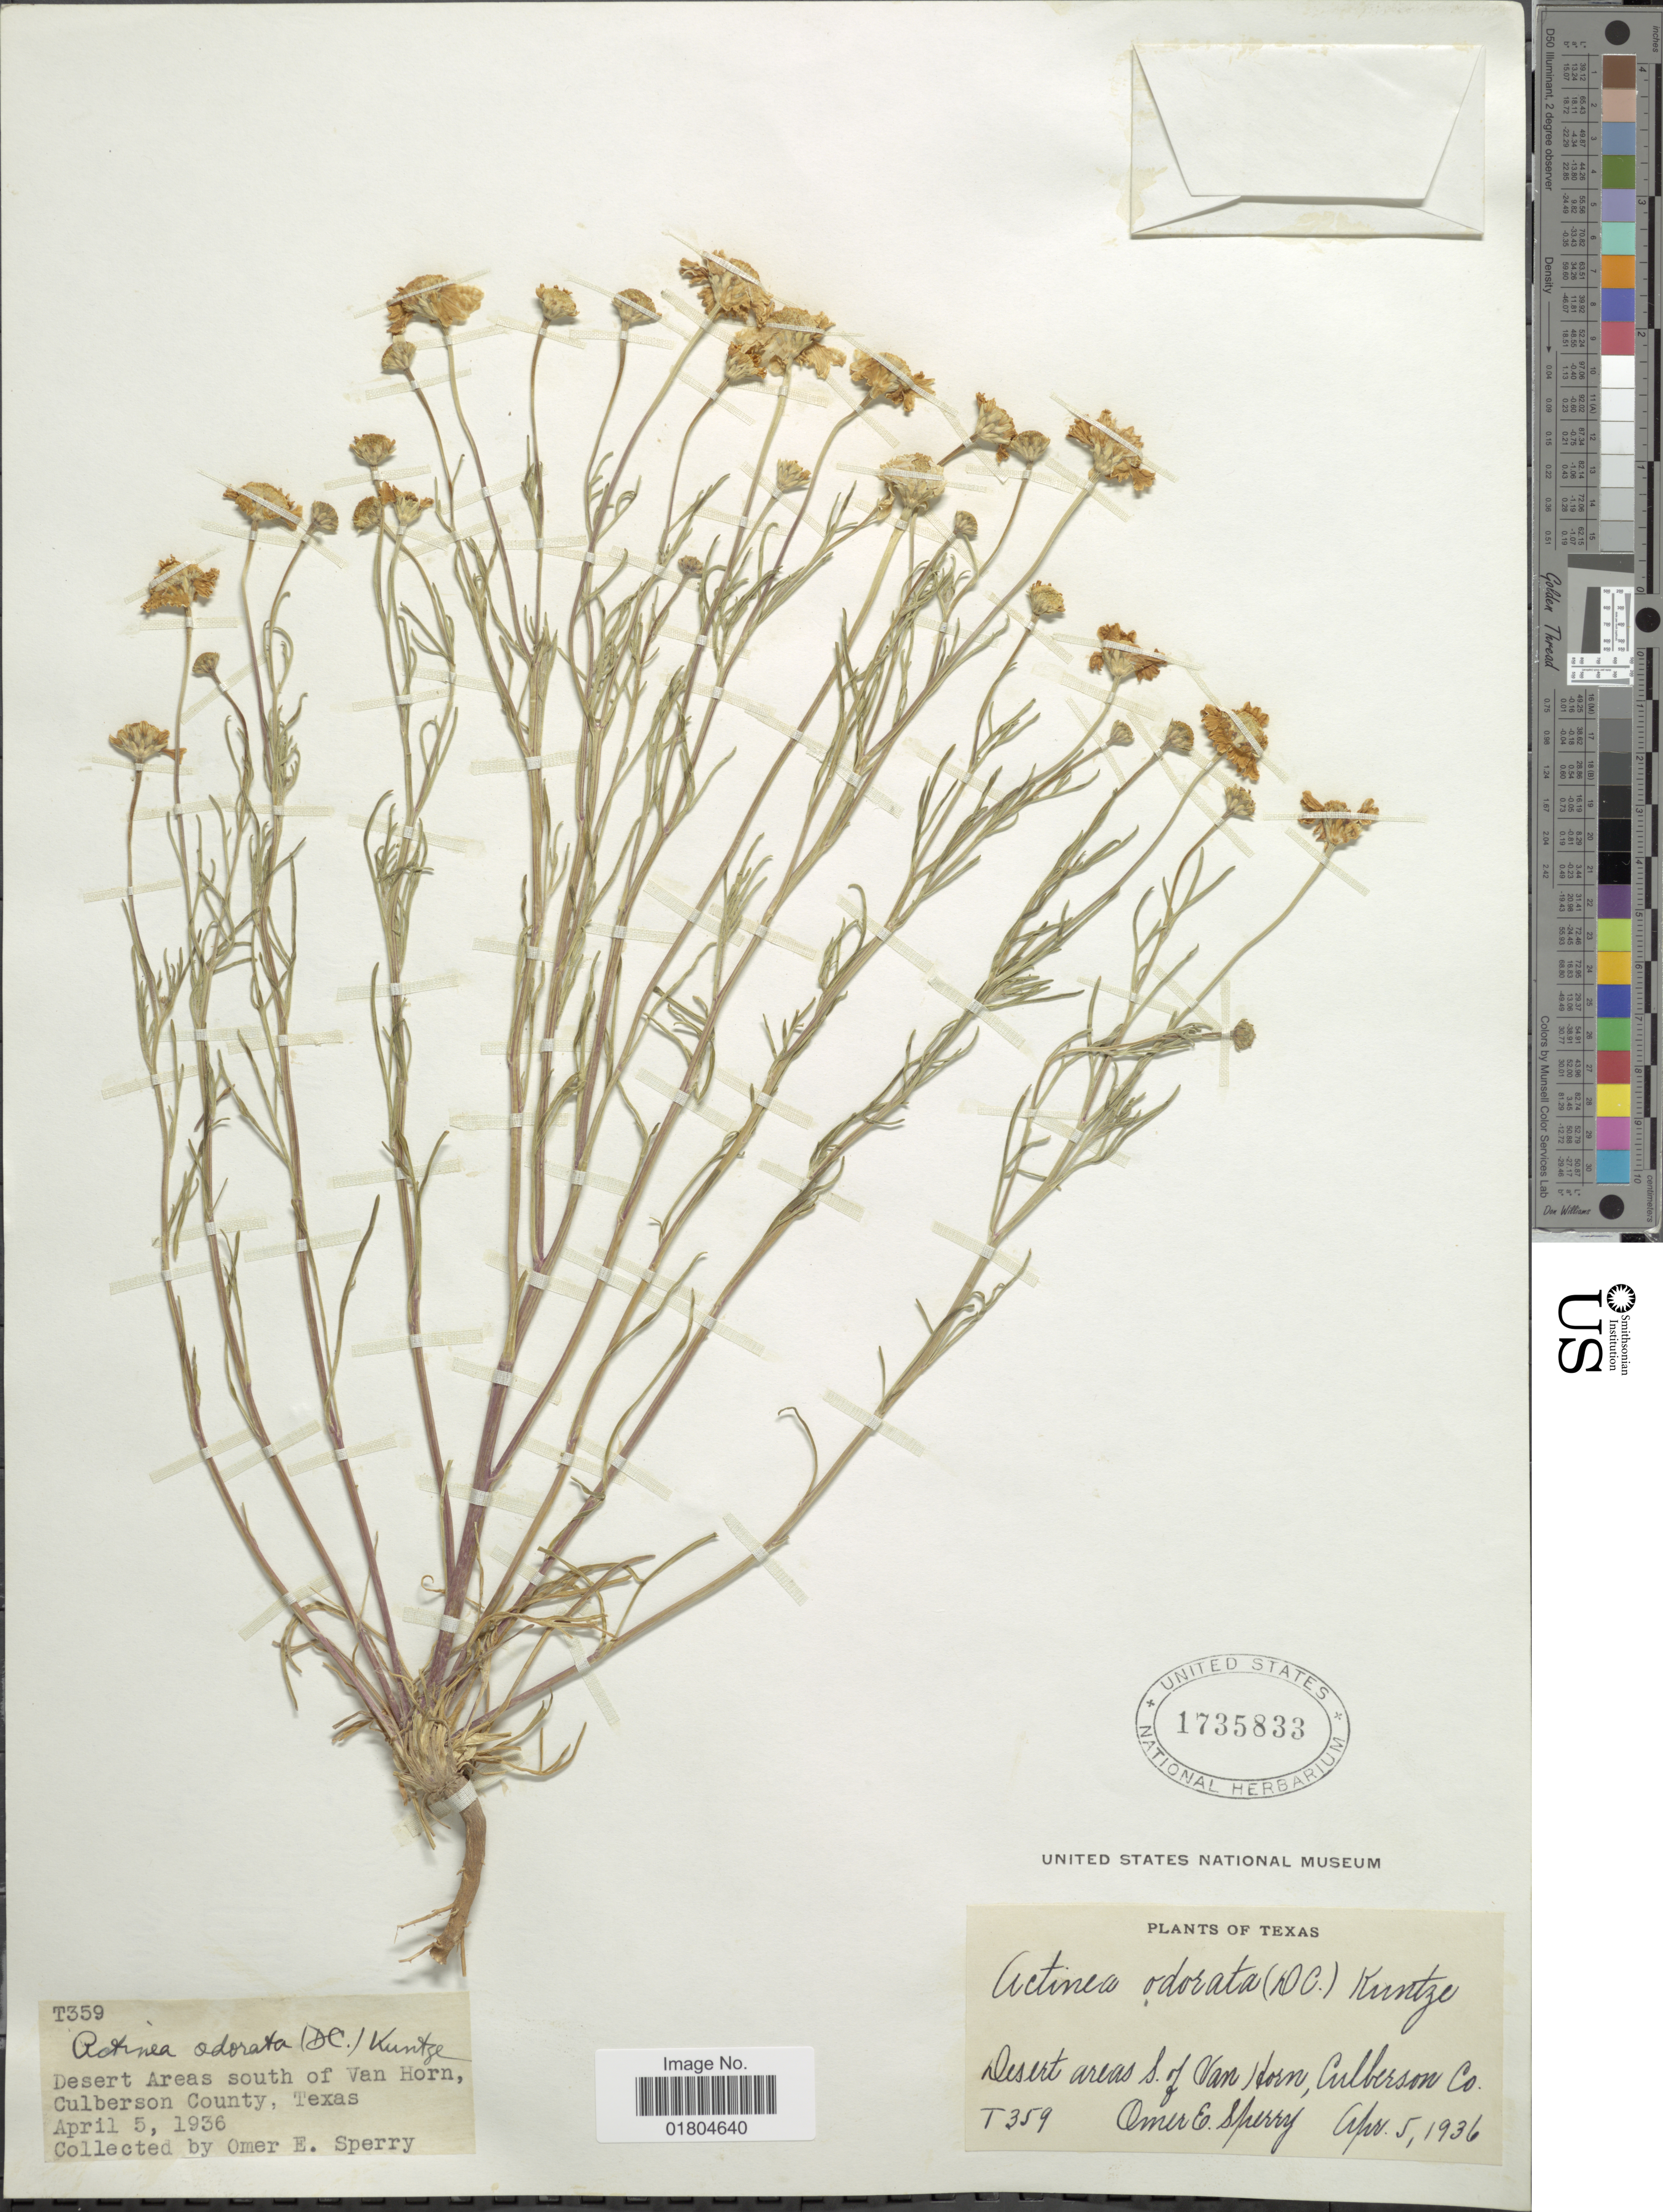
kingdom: Plantae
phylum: Tracheophyta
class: Magnoliopsida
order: Asterales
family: Asteraceae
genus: Hymenoxys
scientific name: Hymenoxys odorata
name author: DC.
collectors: O. E. Sperry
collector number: T359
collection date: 1936-04-05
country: United States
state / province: Texas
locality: Desert Areas S. of Van Horn, Culberson County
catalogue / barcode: US 1735833